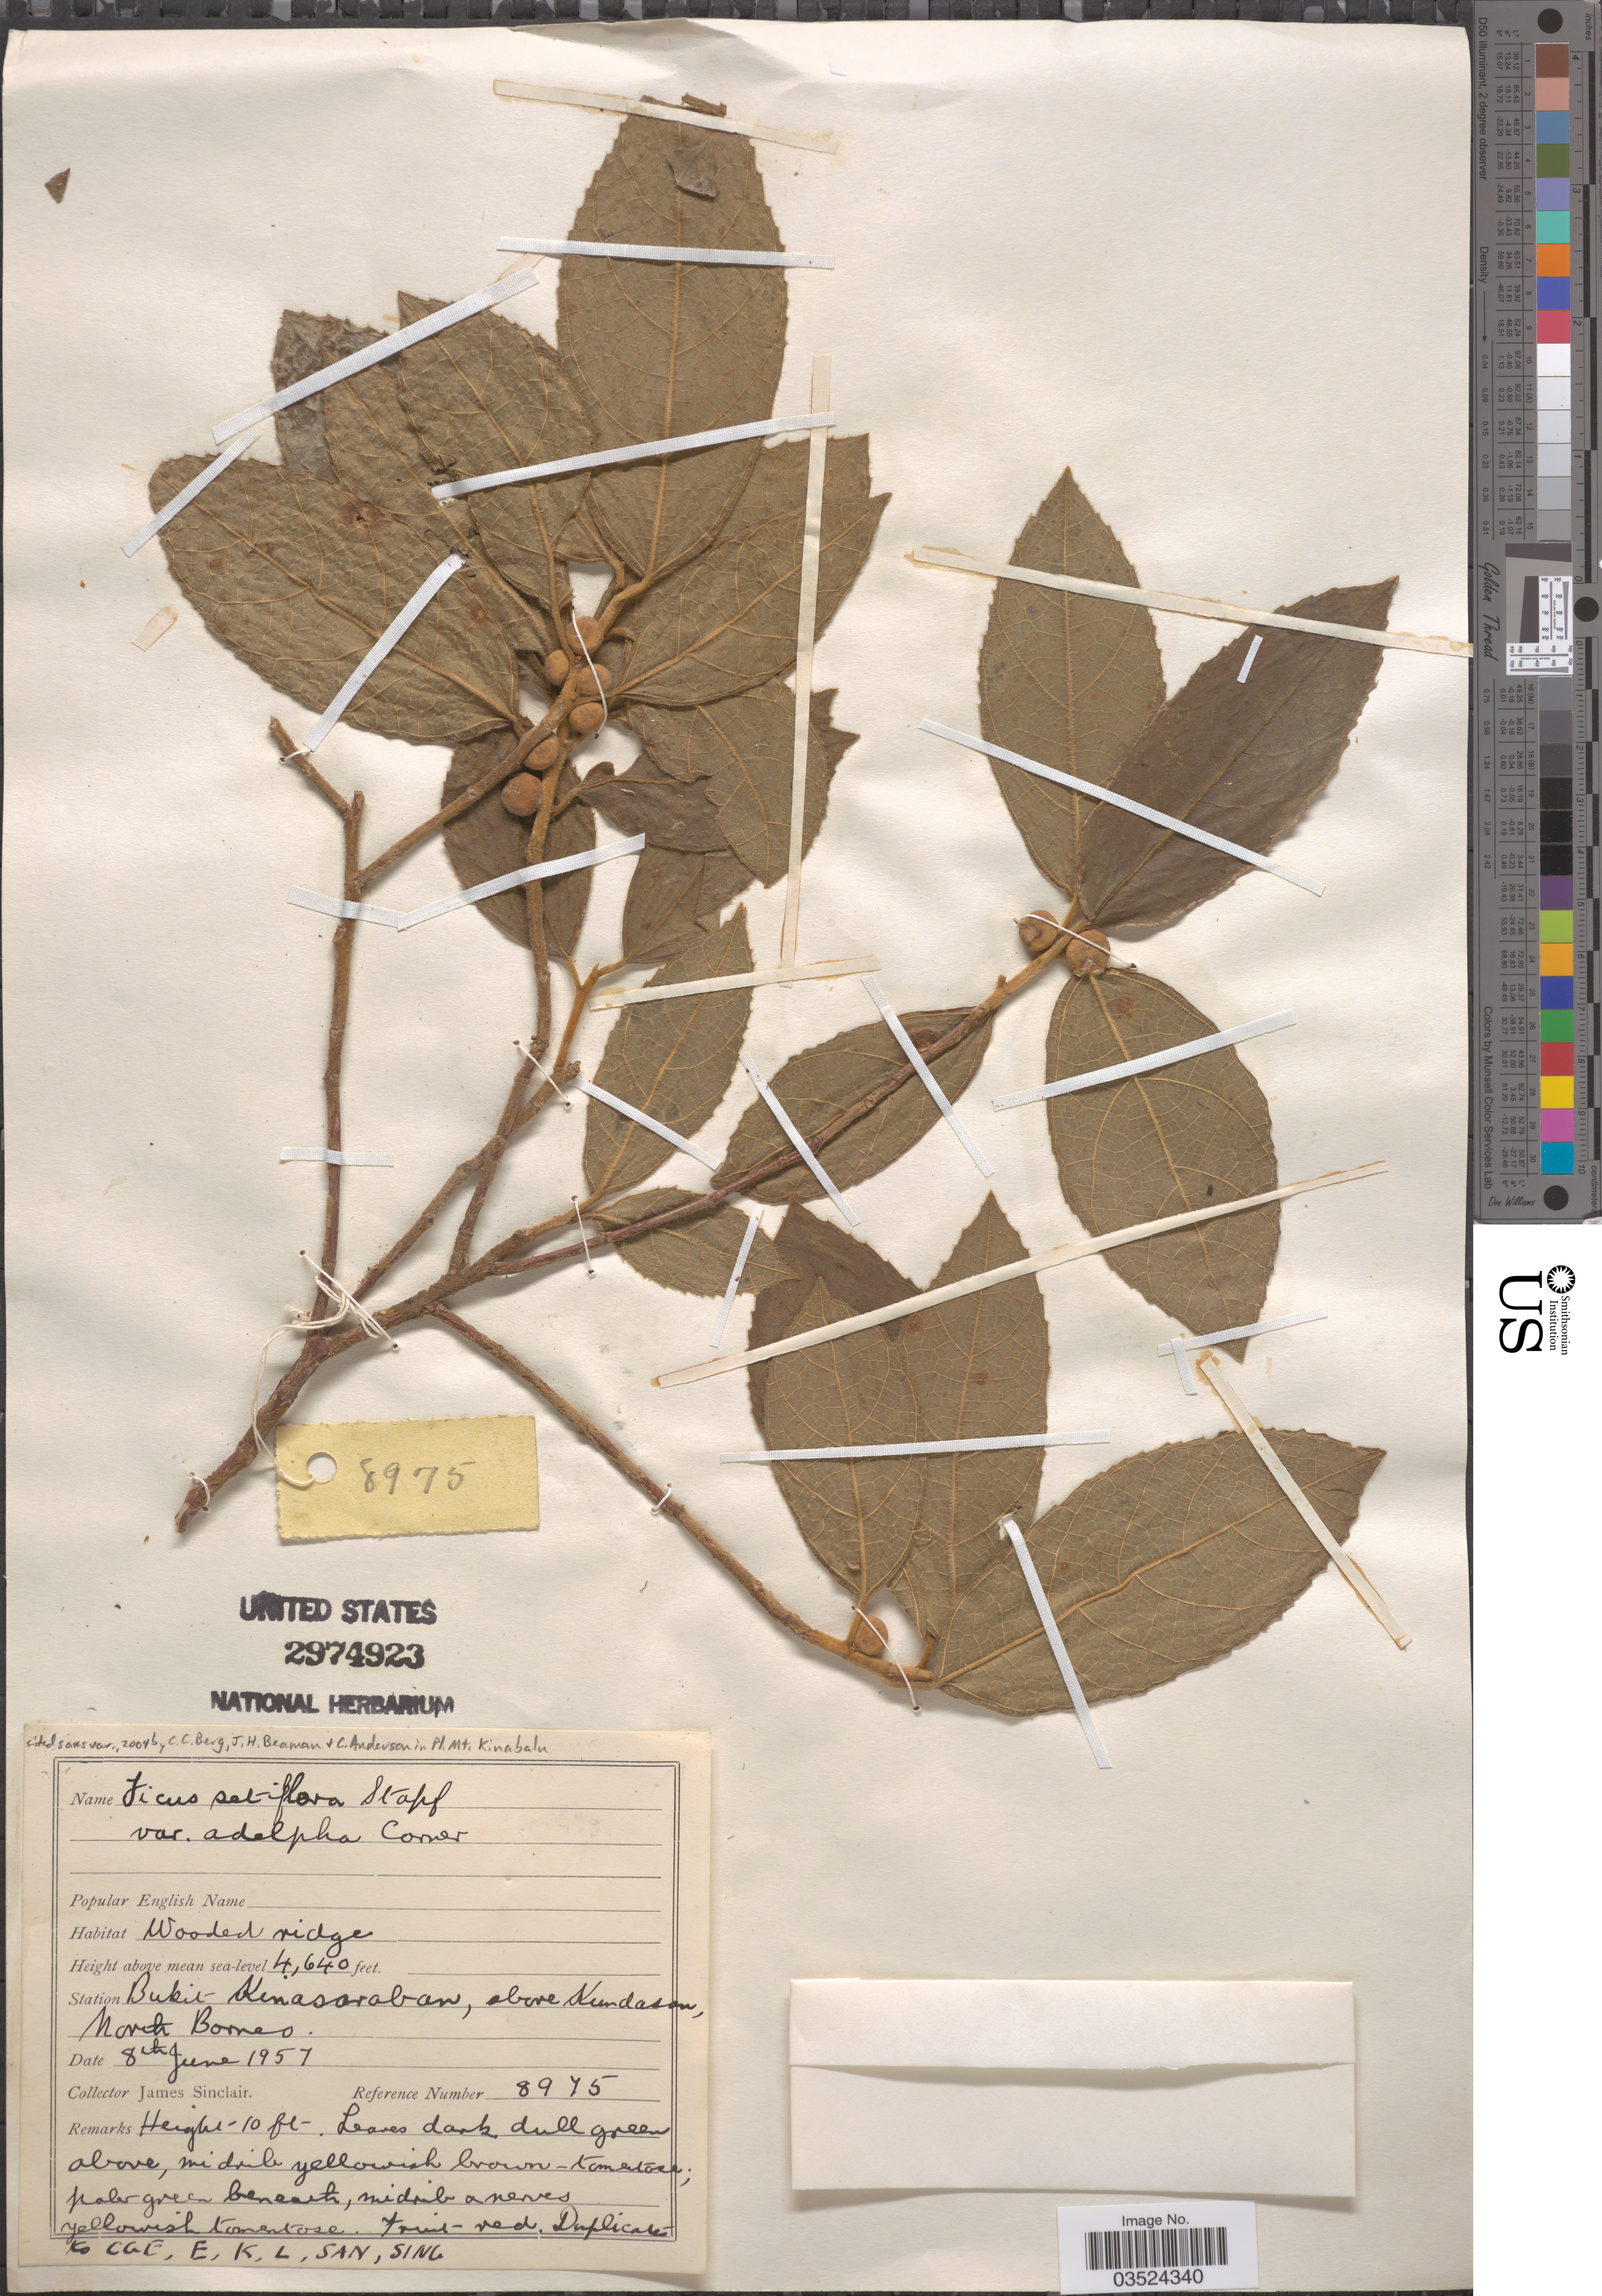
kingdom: Plantae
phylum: Tracheophyta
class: Magnoliopsida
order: Rosales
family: Moraceae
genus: Ficus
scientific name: Ficus setiflora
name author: Stapf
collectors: J. Sinclair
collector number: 8975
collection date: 1957-06-08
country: Malaysia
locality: Station Bukit Kinasaraban, above Kundasan, North Borneo.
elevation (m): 1414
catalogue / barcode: US 2974923